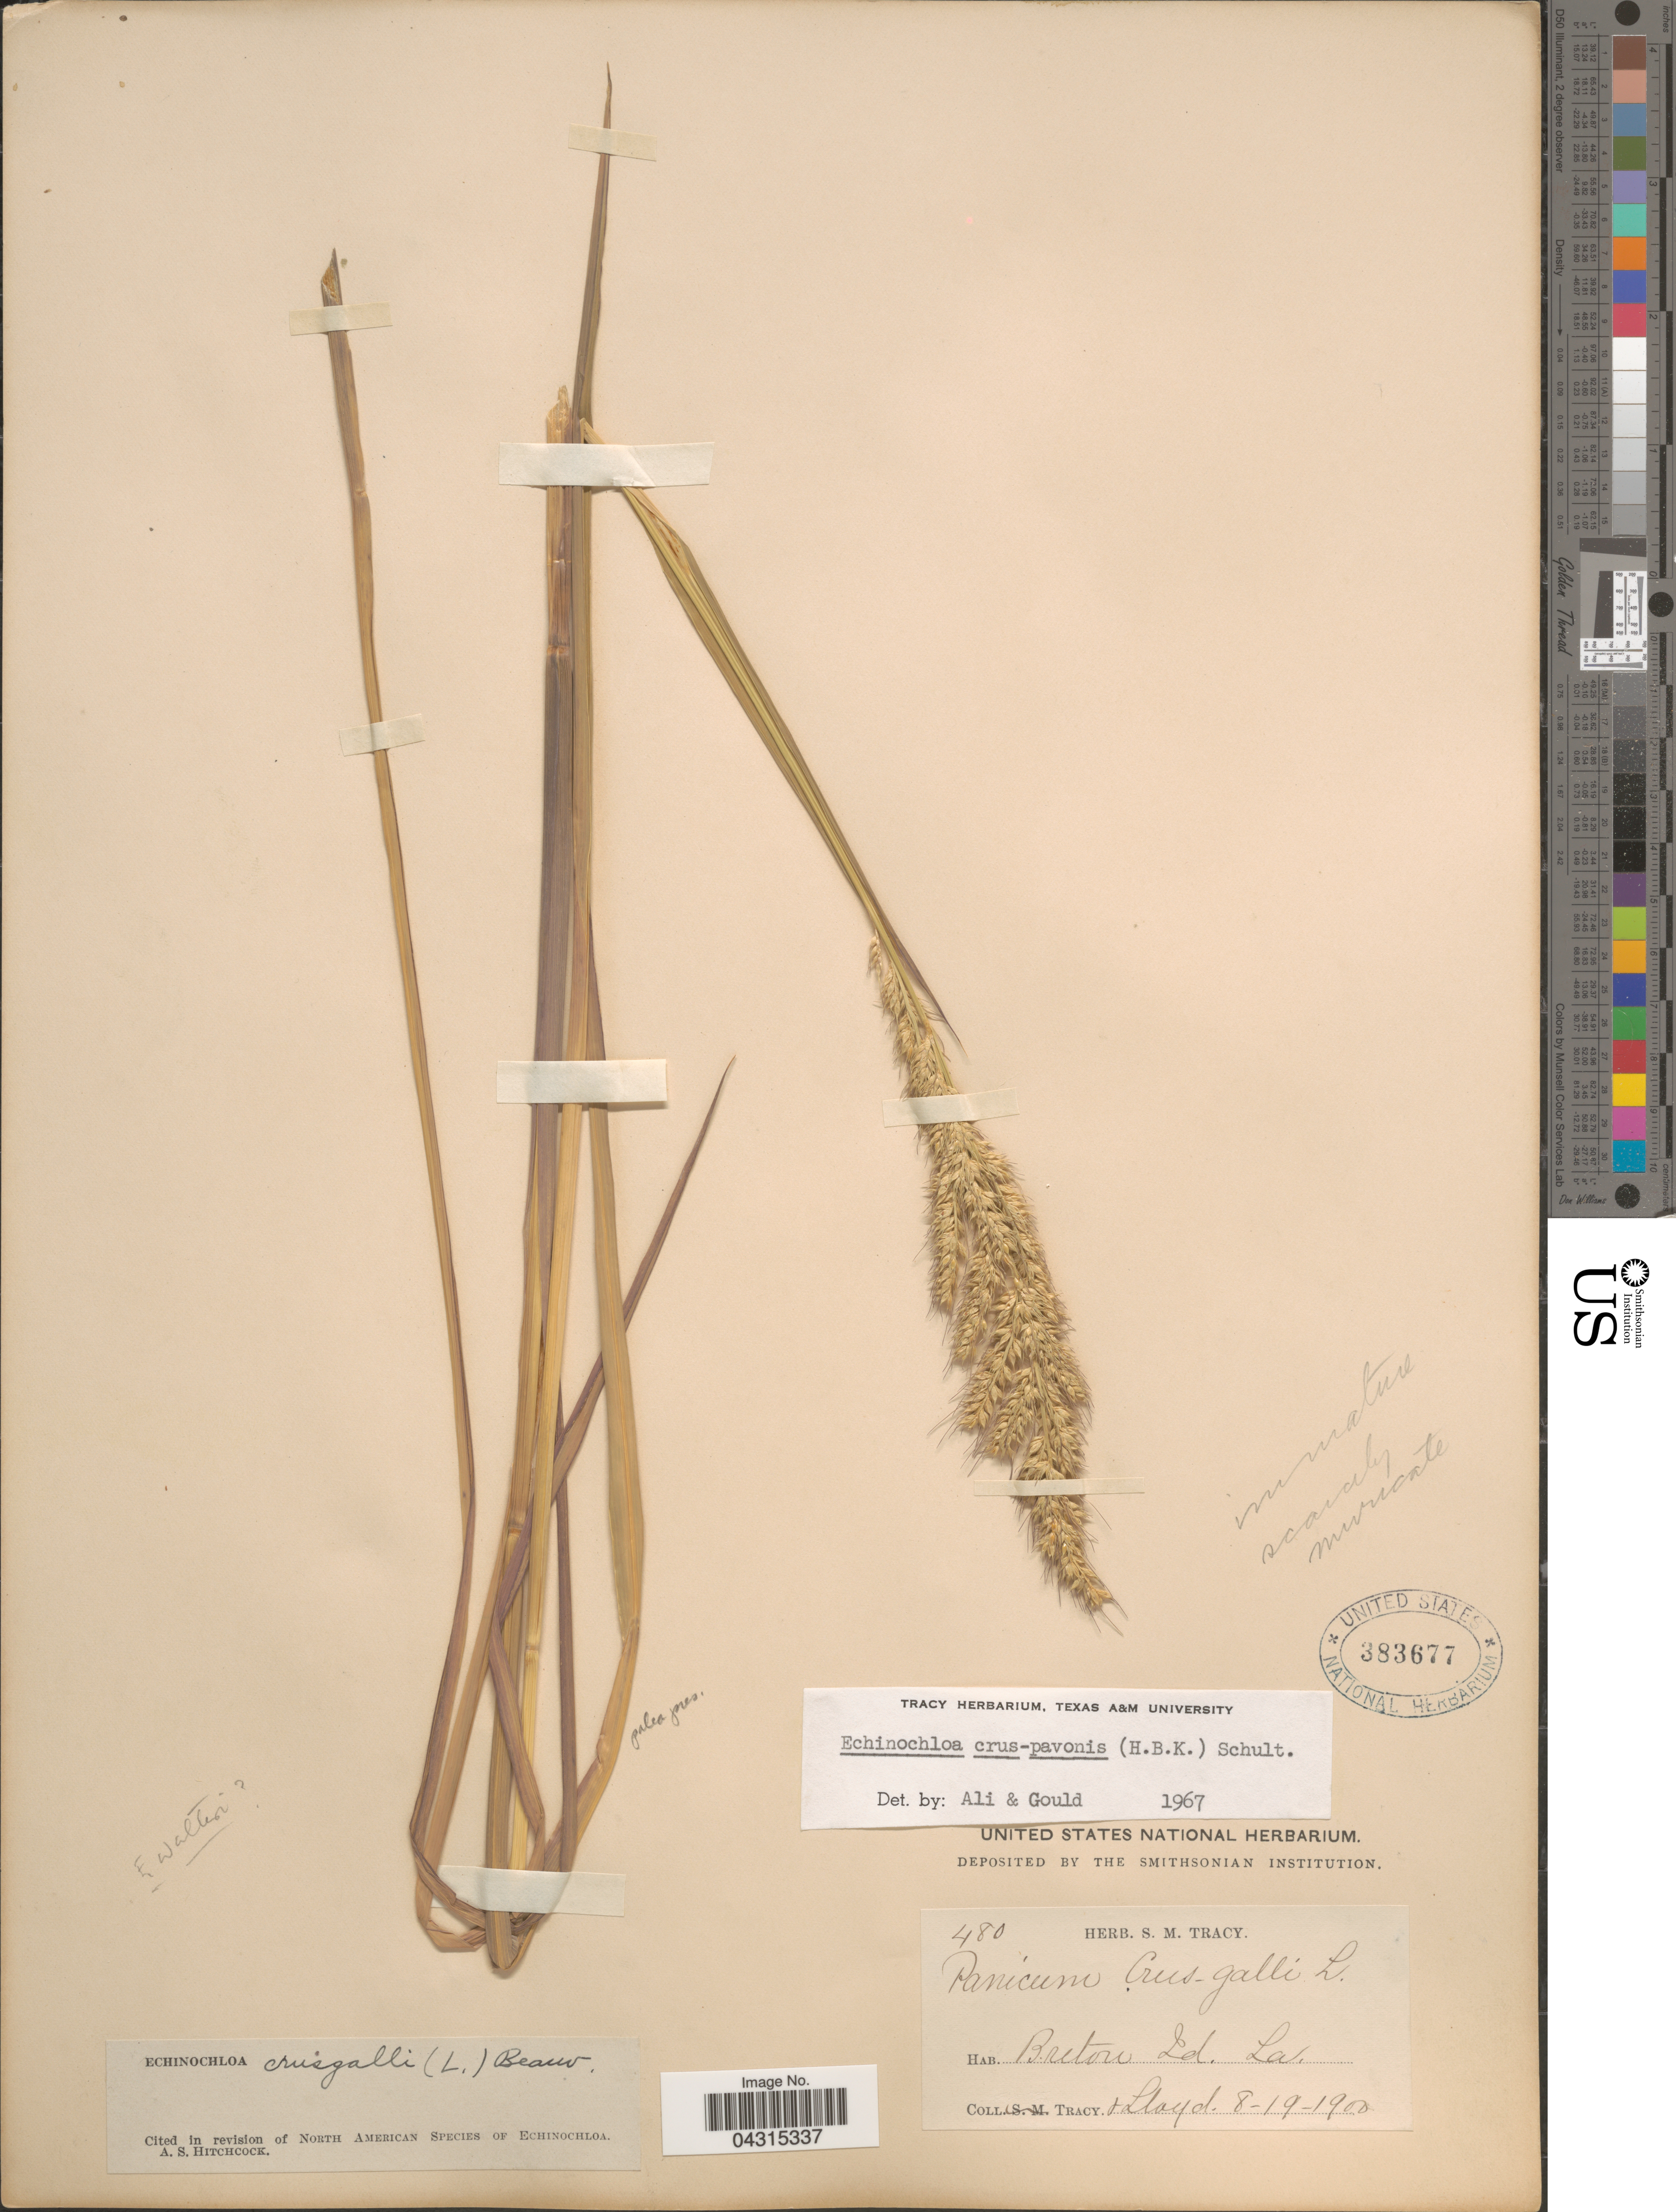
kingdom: Plantae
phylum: Tracheophyta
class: Liliopsida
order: Poales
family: Poaceae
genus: Echinochloa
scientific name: Echinochloa crus-pavonis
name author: (Kunth) Schult.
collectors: -. Tracy & -- Lloyd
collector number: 480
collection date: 1900-08-19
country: United States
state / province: Louisiana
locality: Breton Id.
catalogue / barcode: US 383677